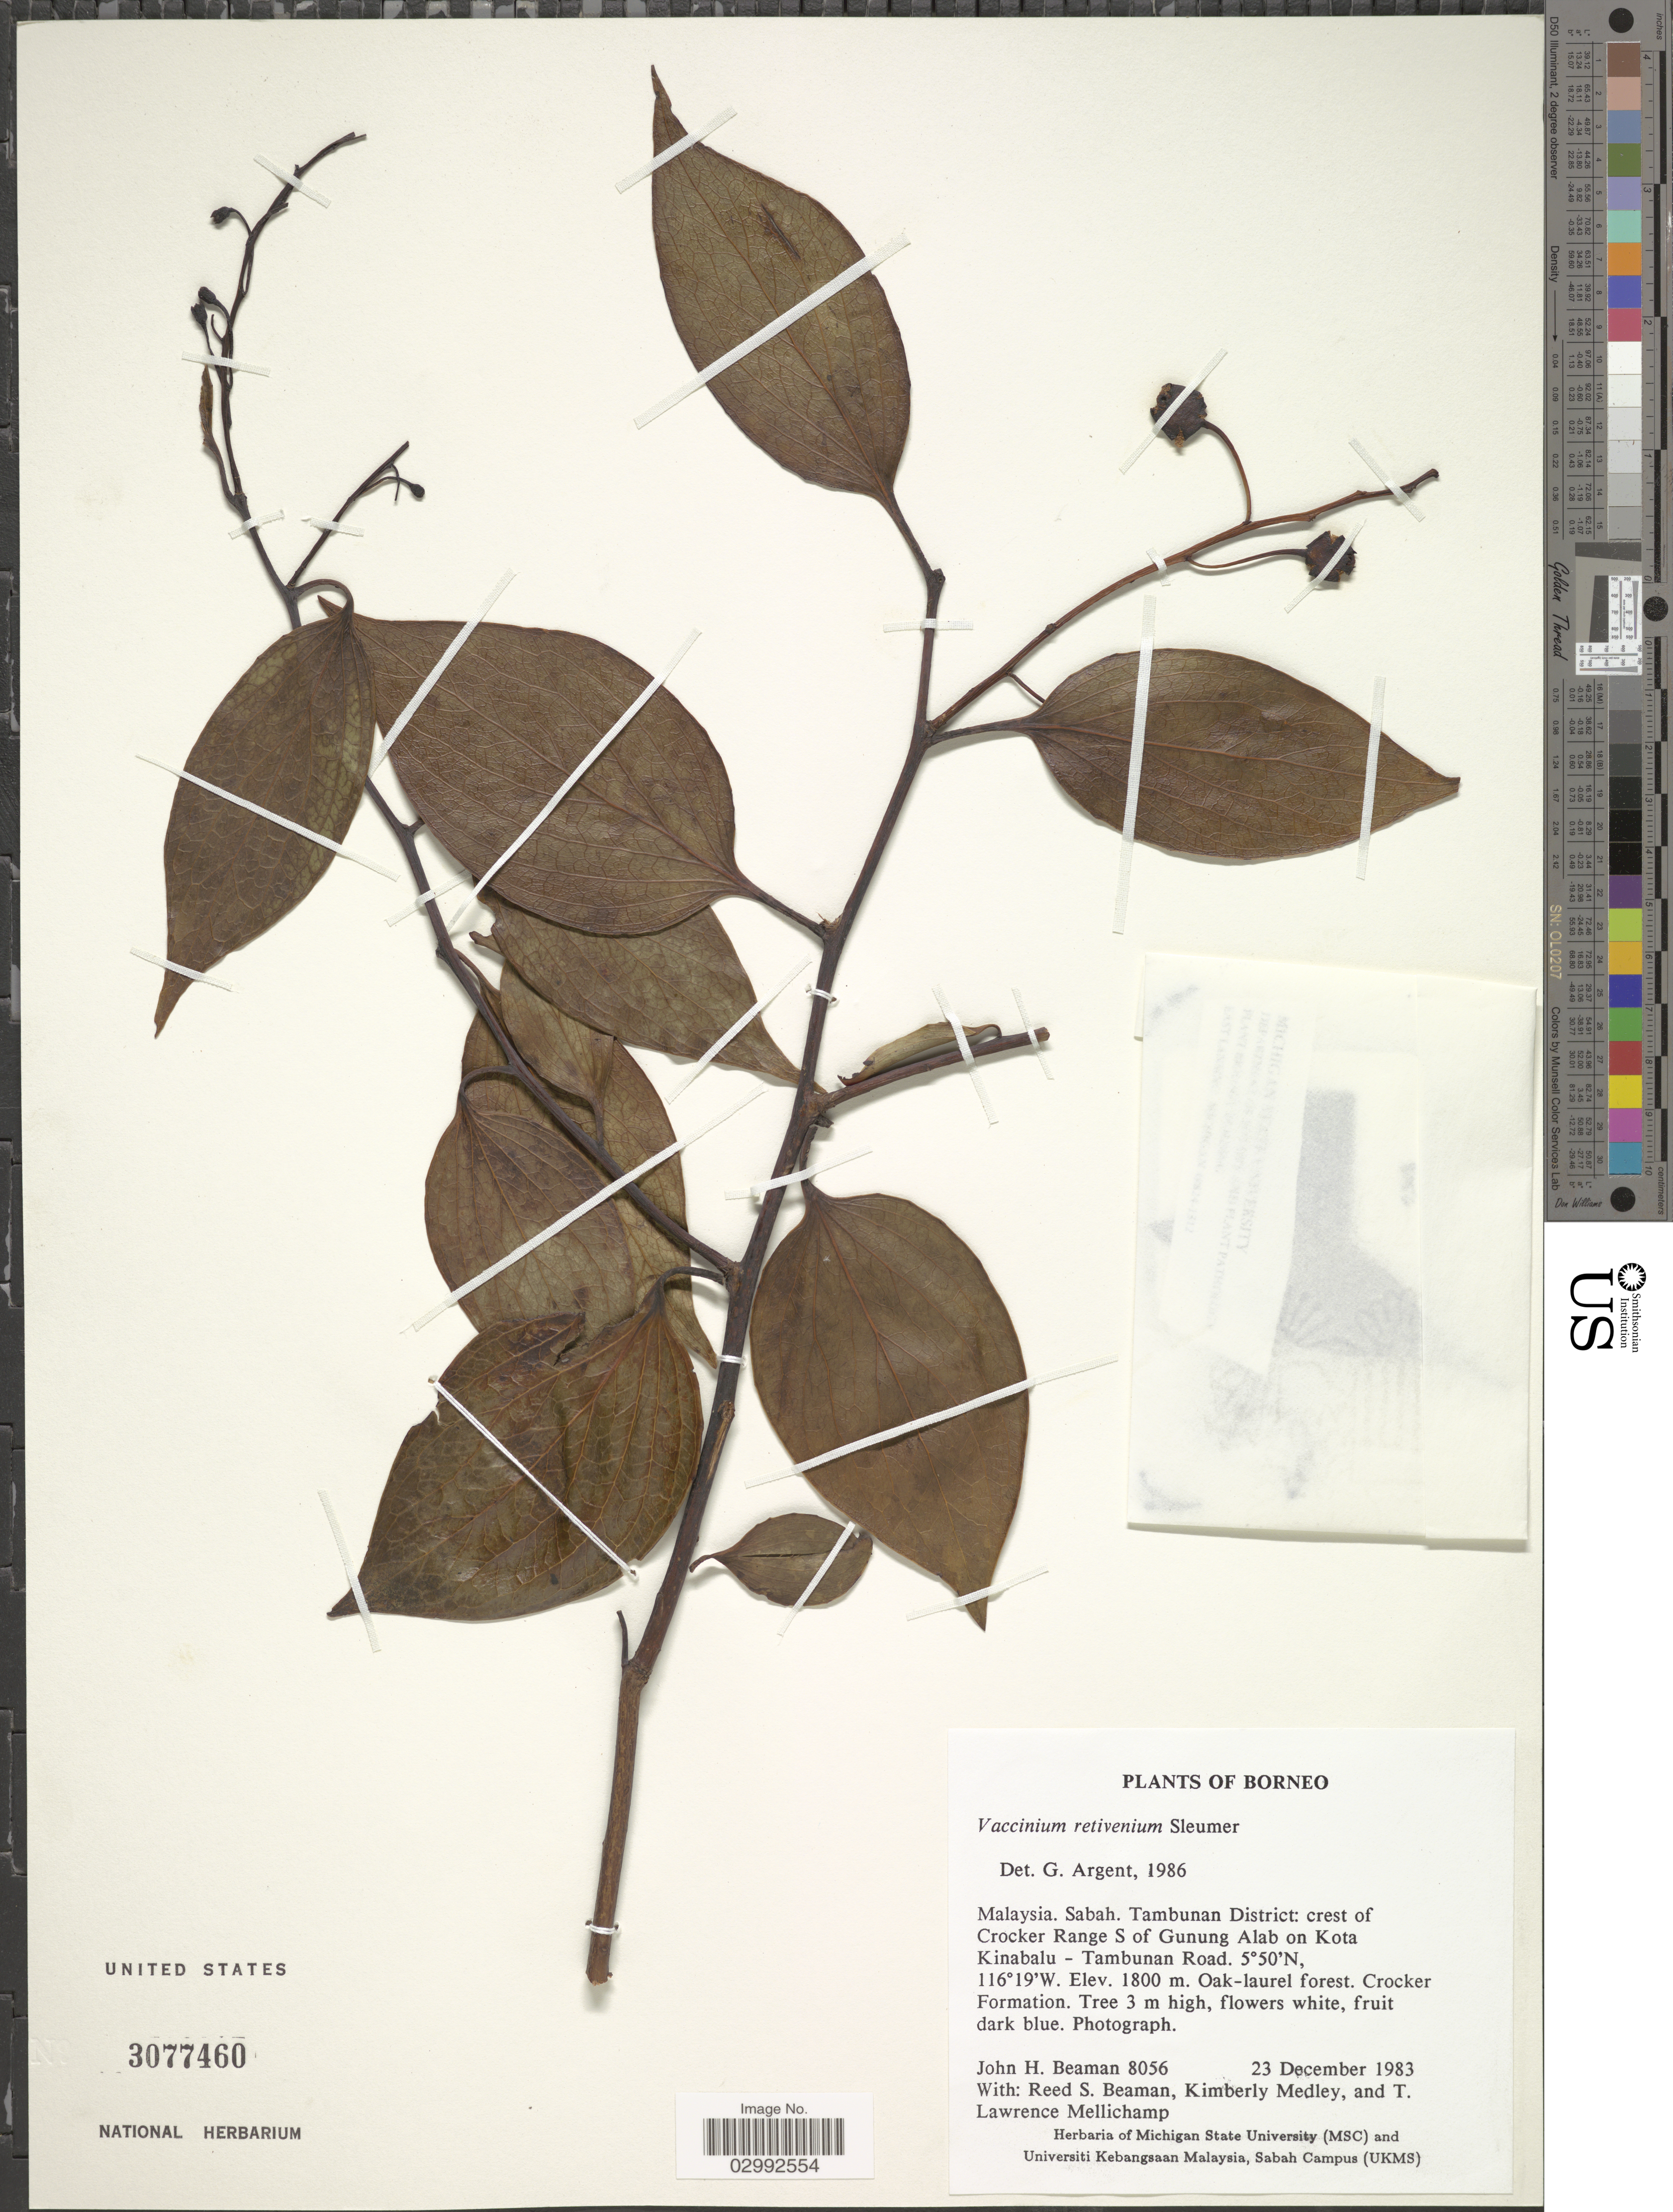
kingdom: Plantae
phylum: Tracheophyta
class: Magnoliopsida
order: Ericales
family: Ericaceae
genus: Vaccinium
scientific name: Vaccinium retivenium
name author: Sleumer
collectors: J. H. Beaman, R. S. Beaman, K. Medley & T. L. Mellichamp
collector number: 8056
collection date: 1983-12-23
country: Malaysia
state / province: Sabah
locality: Tambunan District: crest of Crocker Range S of Gunung Alab on Kota Kinabalu - Tambunan Road.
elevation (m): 1800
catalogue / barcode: US 3077460